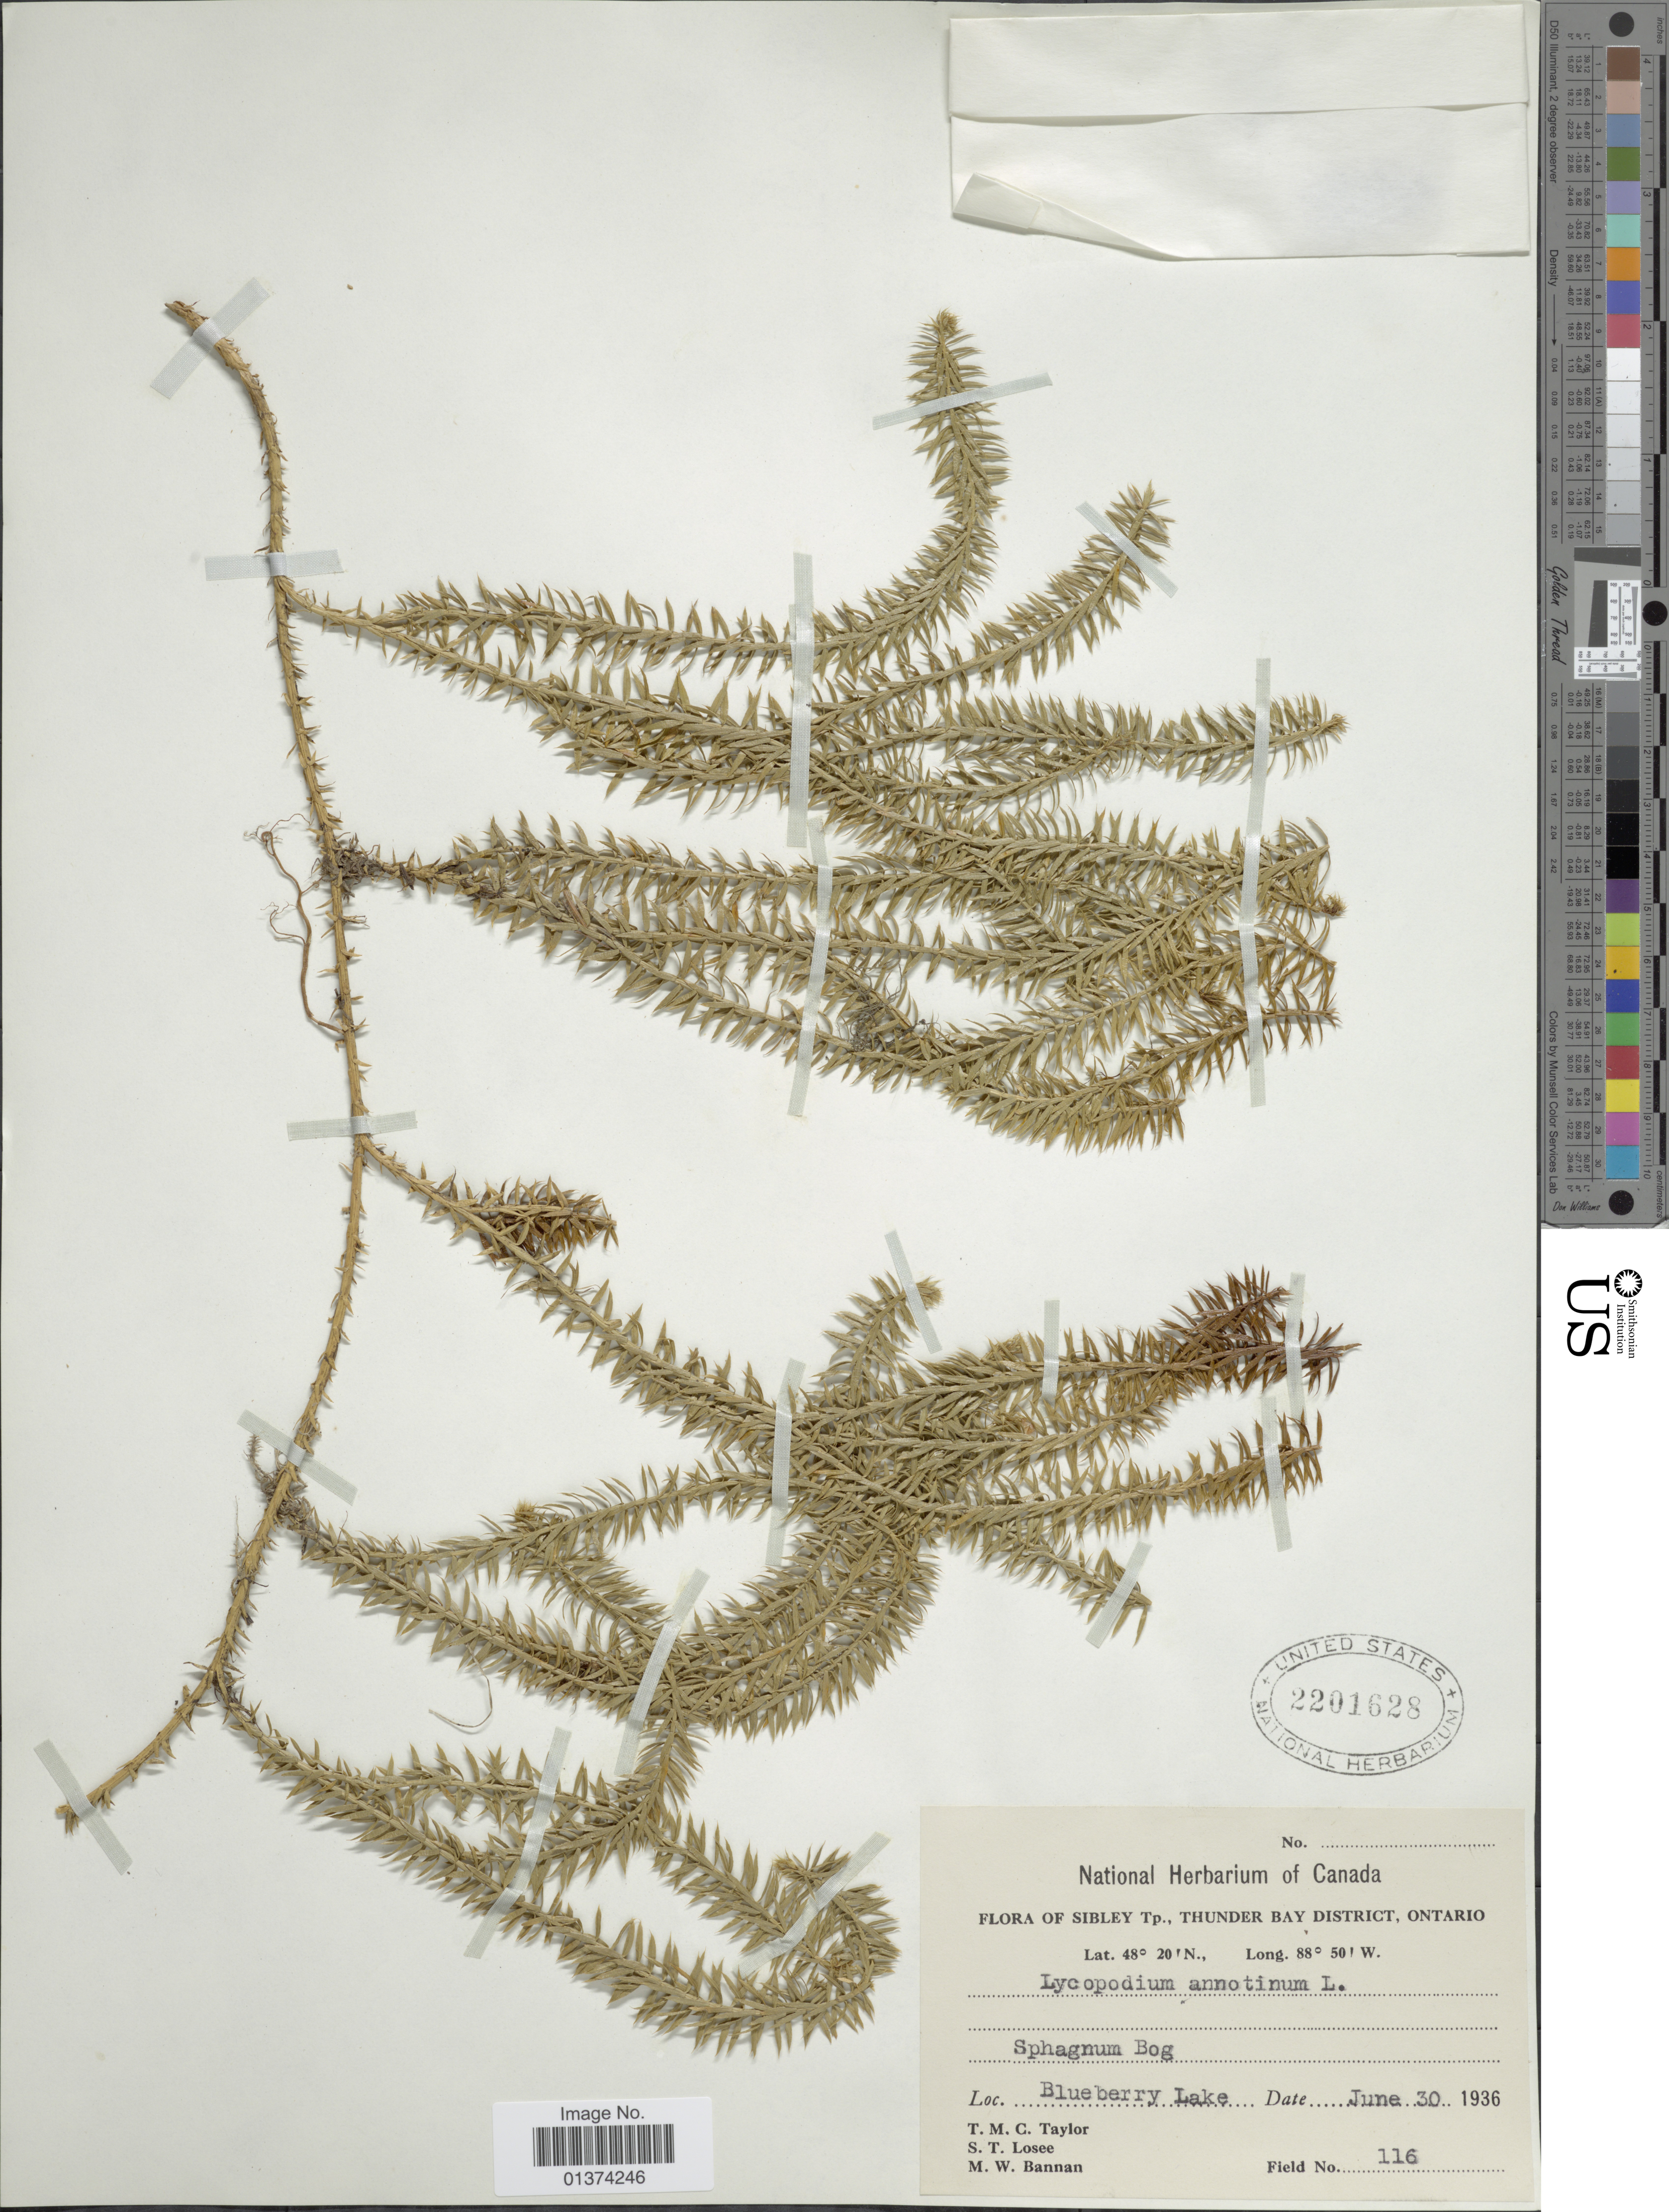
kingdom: Plantae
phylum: Tracheophyta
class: Lycopodiopsida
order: Lycopodiales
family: Lycopodiaceae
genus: Spinulum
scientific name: Spinulum annotinum subsp. annotinum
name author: (L.) A. Haines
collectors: T. M. C. Taylor, S. Losee & M. Bannan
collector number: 116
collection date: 1936-06-30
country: Canada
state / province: Ontario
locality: Sibley Tp., Thunder Bay District, Sphagnum Bog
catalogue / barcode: US 2201628